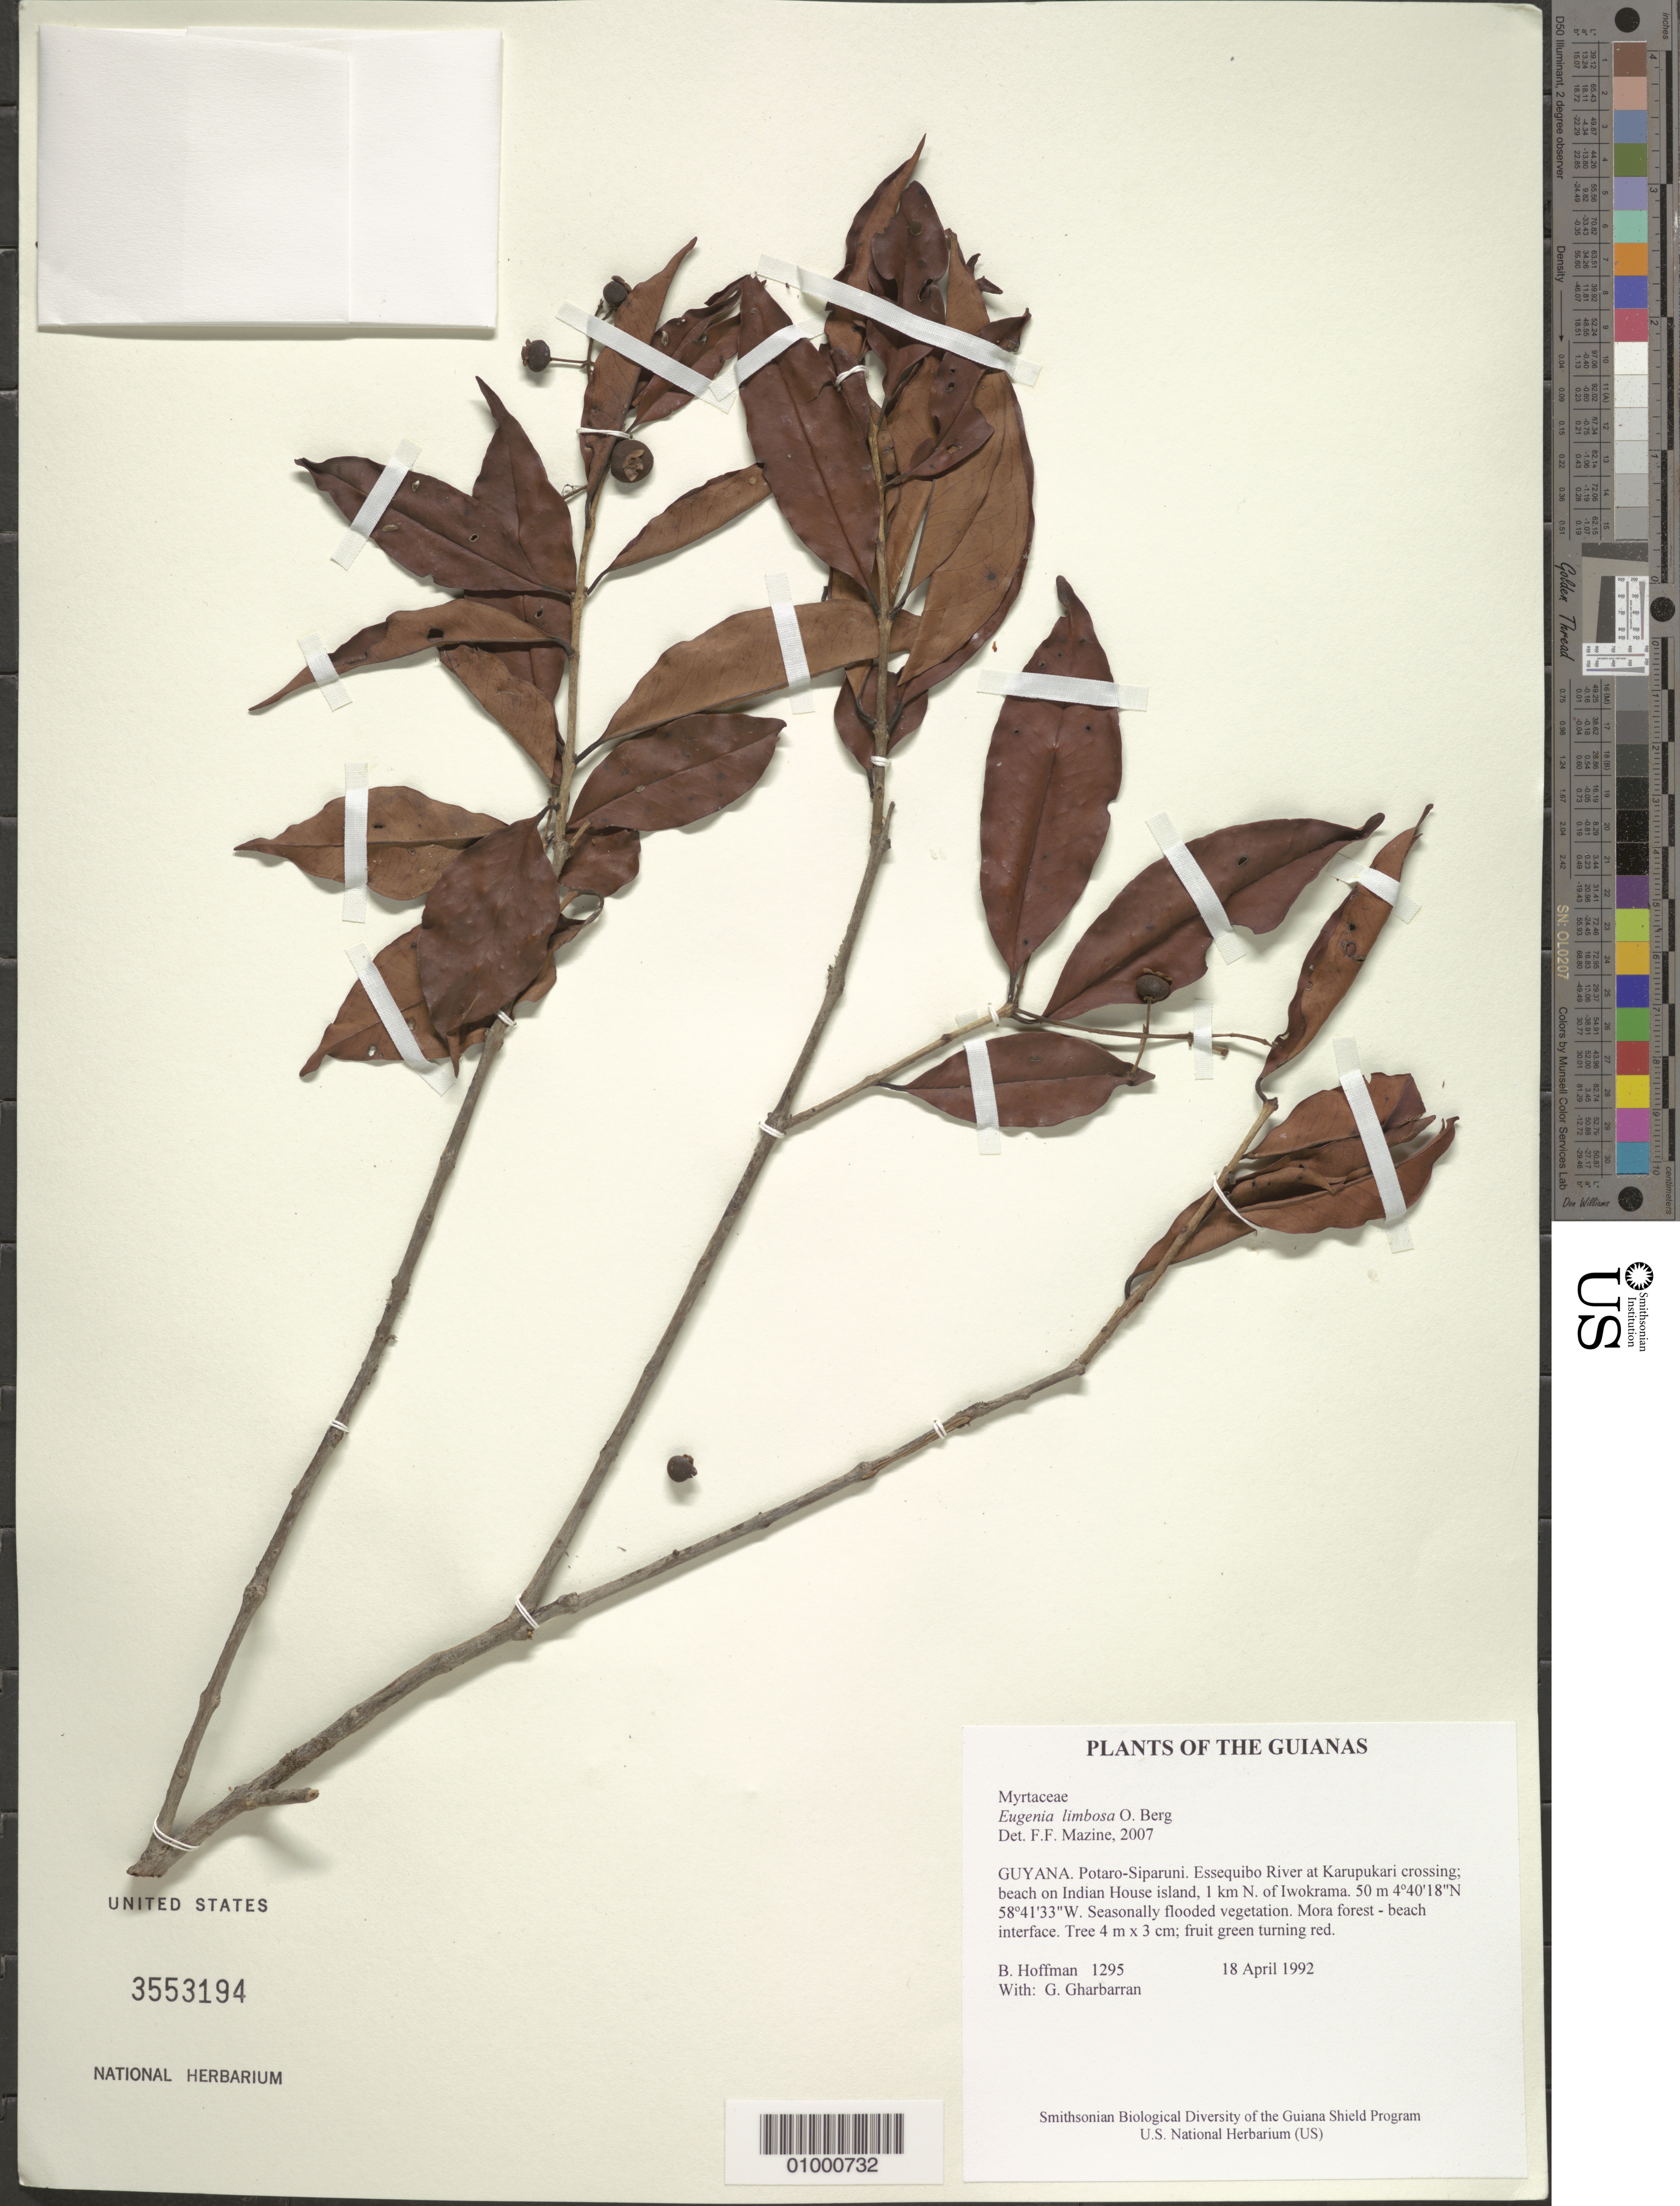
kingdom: Plantae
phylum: Tracheophyta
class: Magnoliopsida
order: Myrtales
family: Myrtaceae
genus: Eugenia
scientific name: Eugenia limbosa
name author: O. Berg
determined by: Mazine, Fiorella F.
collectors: B. Hoffman & G. Gharbarran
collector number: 1295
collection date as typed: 18 April 1992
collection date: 1992-04-18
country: Guyana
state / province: Potaro-Siparuni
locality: Essequibo River at Karupukari crossing; beach on Indian House island, 1 km N. of Iwokrama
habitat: Seasonally flooded vegetation. Mora forest - beach interface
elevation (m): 50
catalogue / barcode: US 3553194